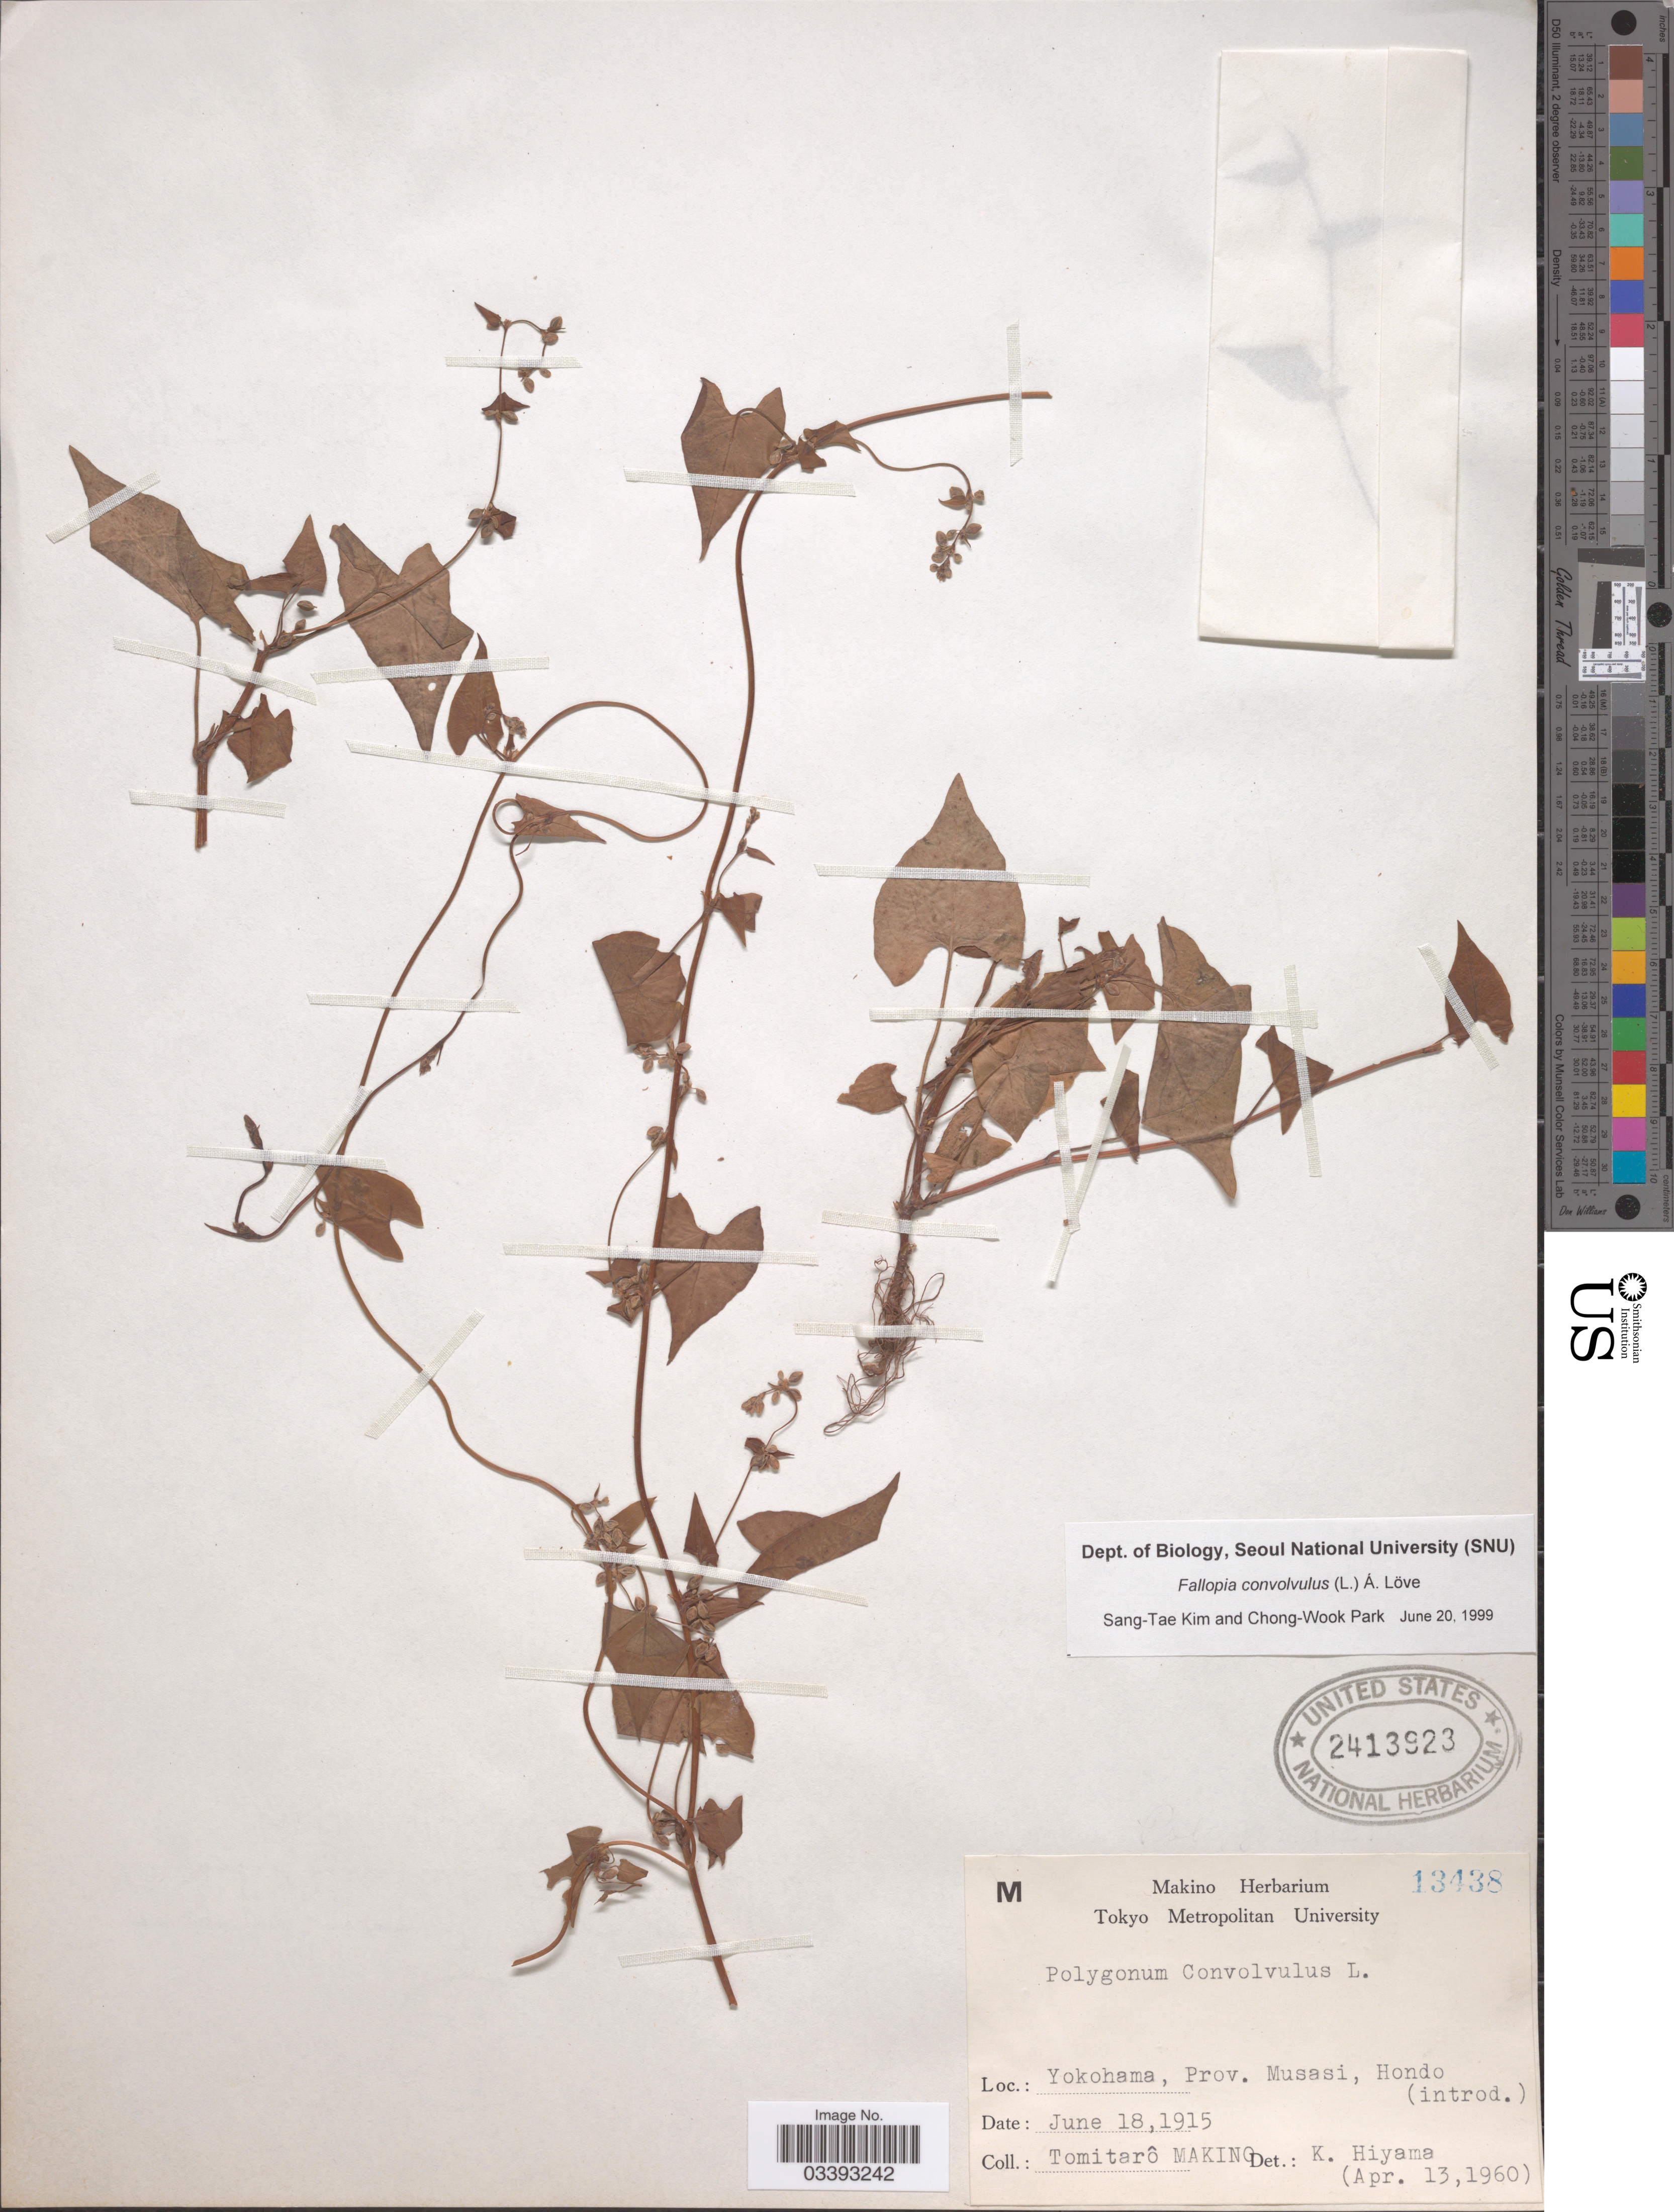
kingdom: Plantae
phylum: Tracheophyta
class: Magnoliopsida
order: Caryophyllales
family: Polygonaceae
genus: Fallopia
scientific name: Fallopia convolvulus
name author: (L.) Á. Löve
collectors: T. Makino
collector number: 13438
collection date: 1960-04-13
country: Japan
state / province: Tokyo, Federal City of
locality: Yokohama, Prov. Musasi, Hondo.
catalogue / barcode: US 2413923